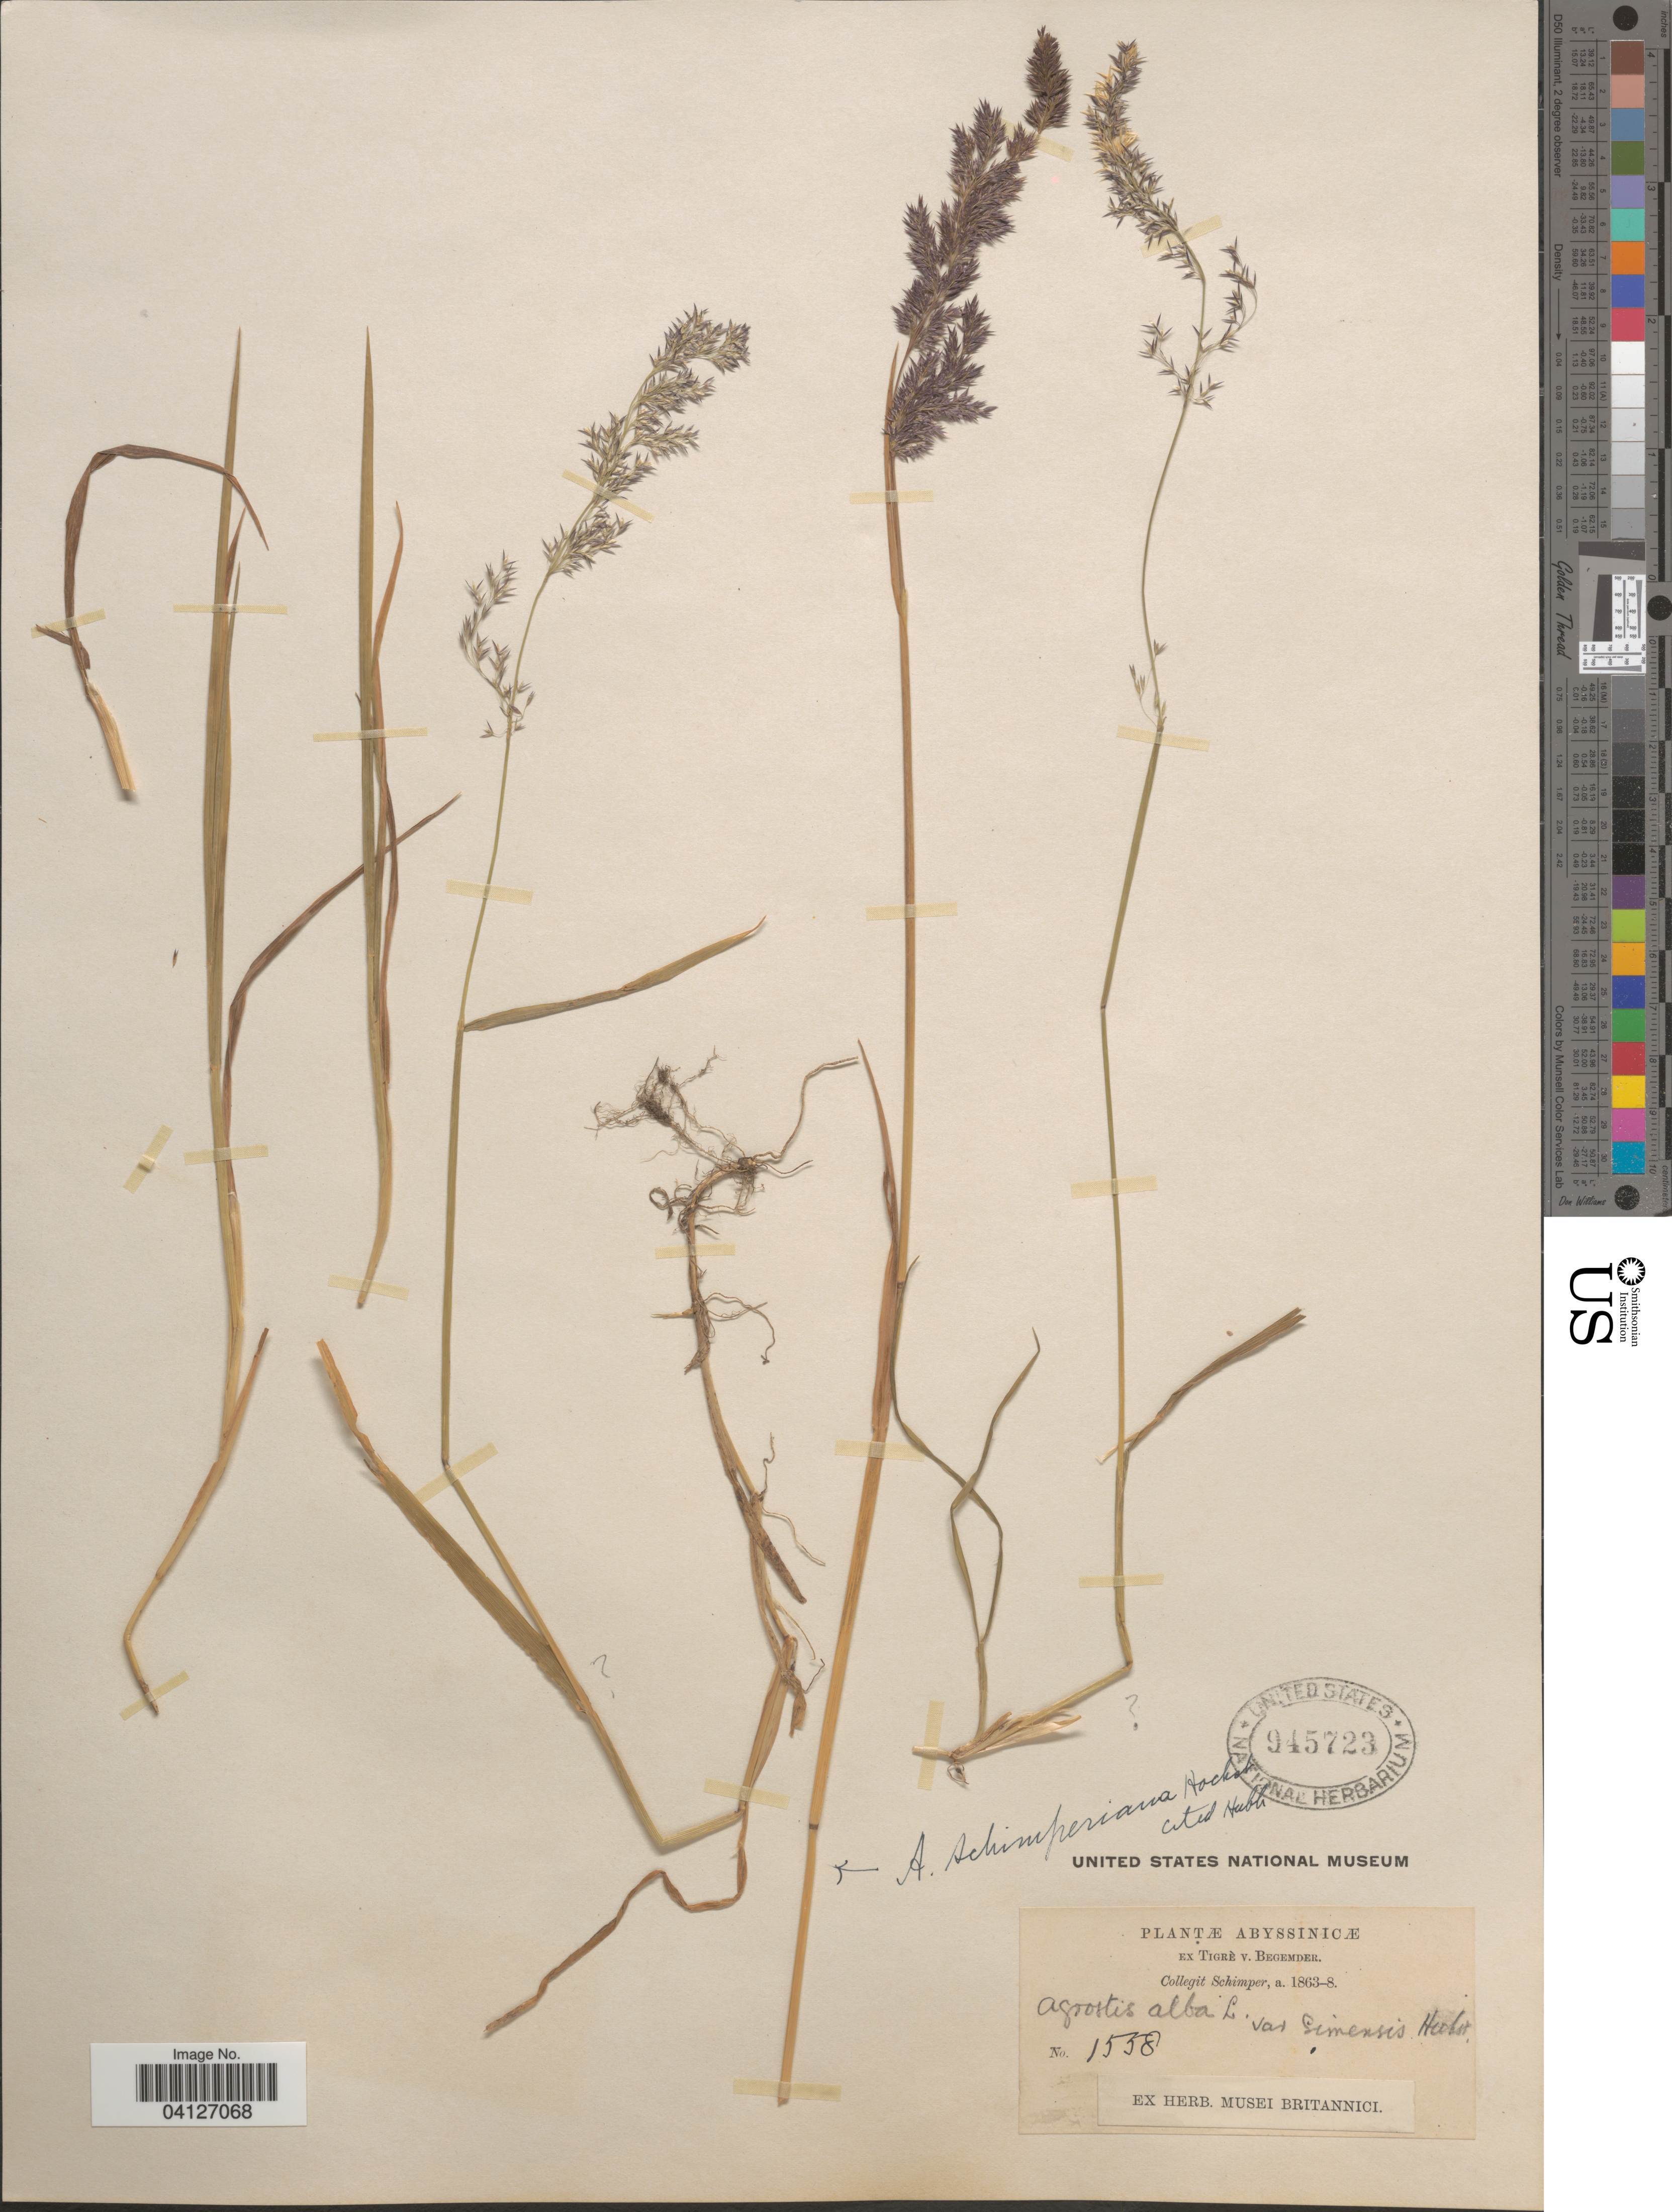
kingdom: Plantae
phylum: Tracheophyta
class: Liliopsida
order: Poales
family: Poaceae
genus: Agrostis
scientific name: Agrostis alba var. simensis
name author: (Hochst. ex A. Rich.) Engl.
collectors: -. Schimper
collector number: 1558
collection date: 1863/1868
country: Ethiopia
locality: Abyssinicæ. ex Tigrè v. Begemder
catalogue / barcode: US 945723